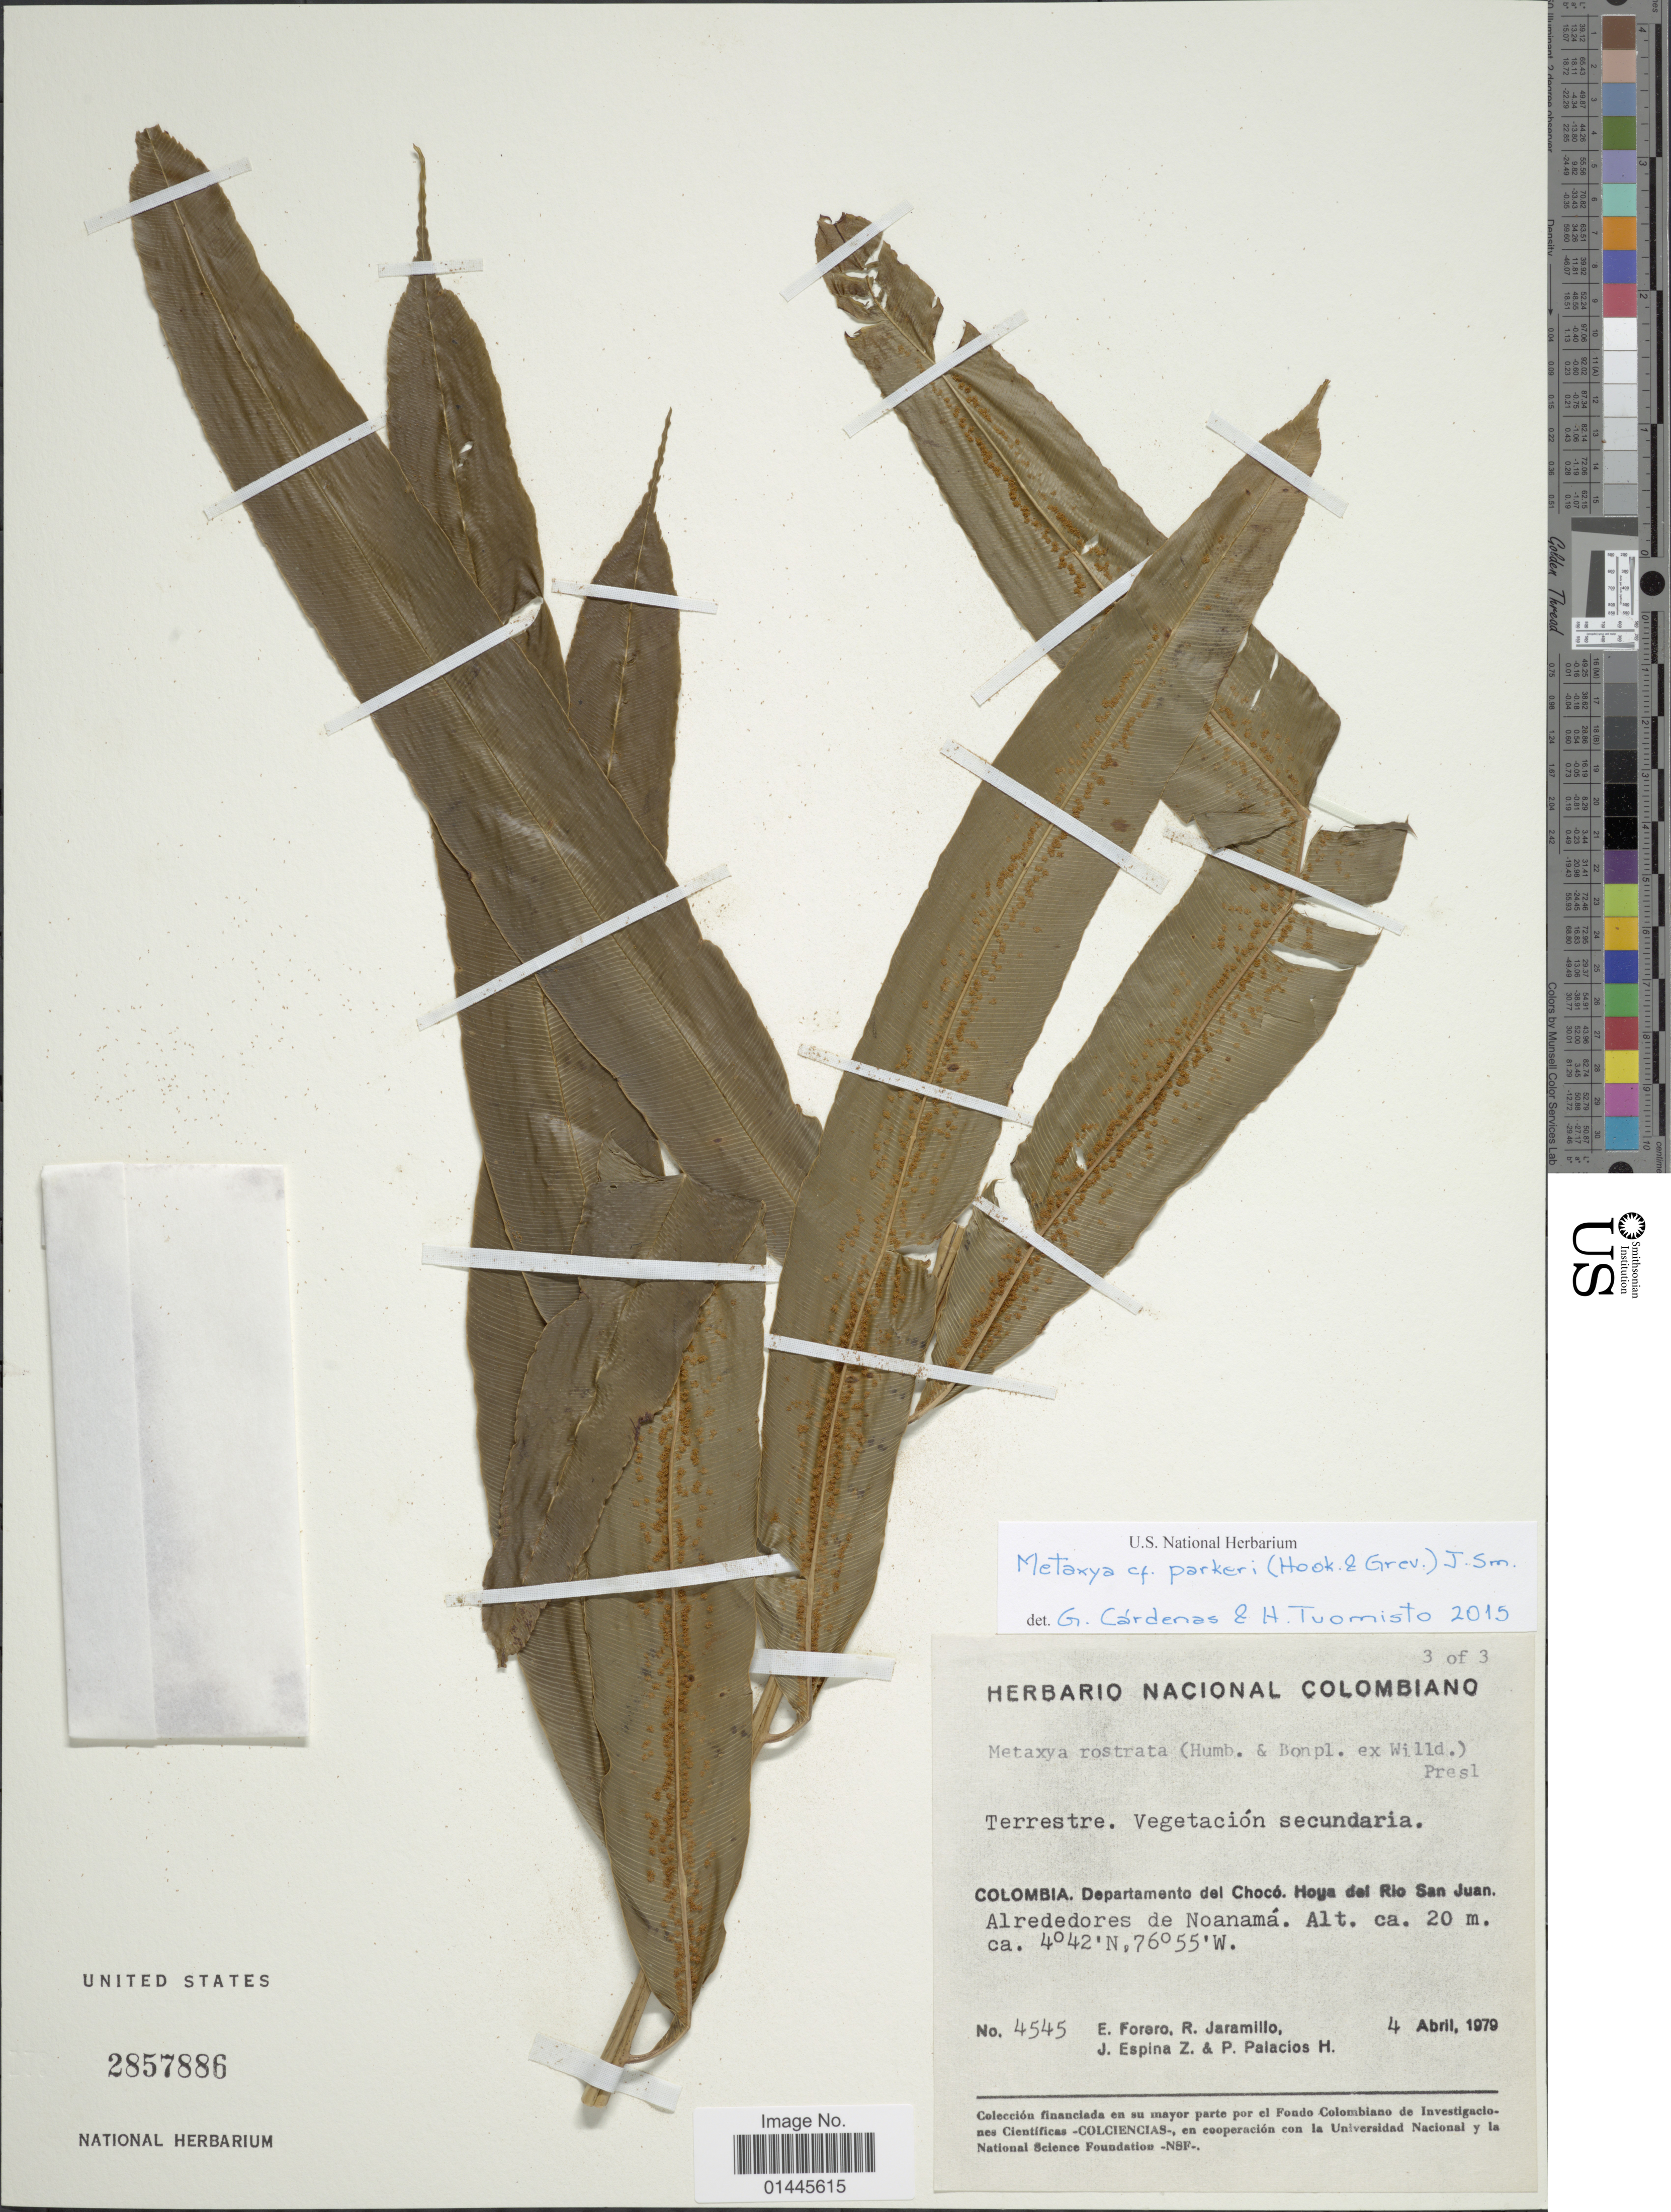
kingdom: Plantae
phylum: Tracheophyta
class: Polypodiopsida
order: Cyatheales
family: Metaxyaceae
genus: Metaxya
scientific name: Metaxya parkeri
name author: (Hook. & Grev.) J. Sm.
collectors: E. Forero, R. Jaramillo M., J. Espina Z. & P. Palacios H.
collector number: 4545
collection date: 1979-04-04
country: Colombia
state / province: Chocó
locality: Hoya del Rio San Juan, alrededores de Noanama.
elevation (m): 20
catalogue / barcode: US 2857886